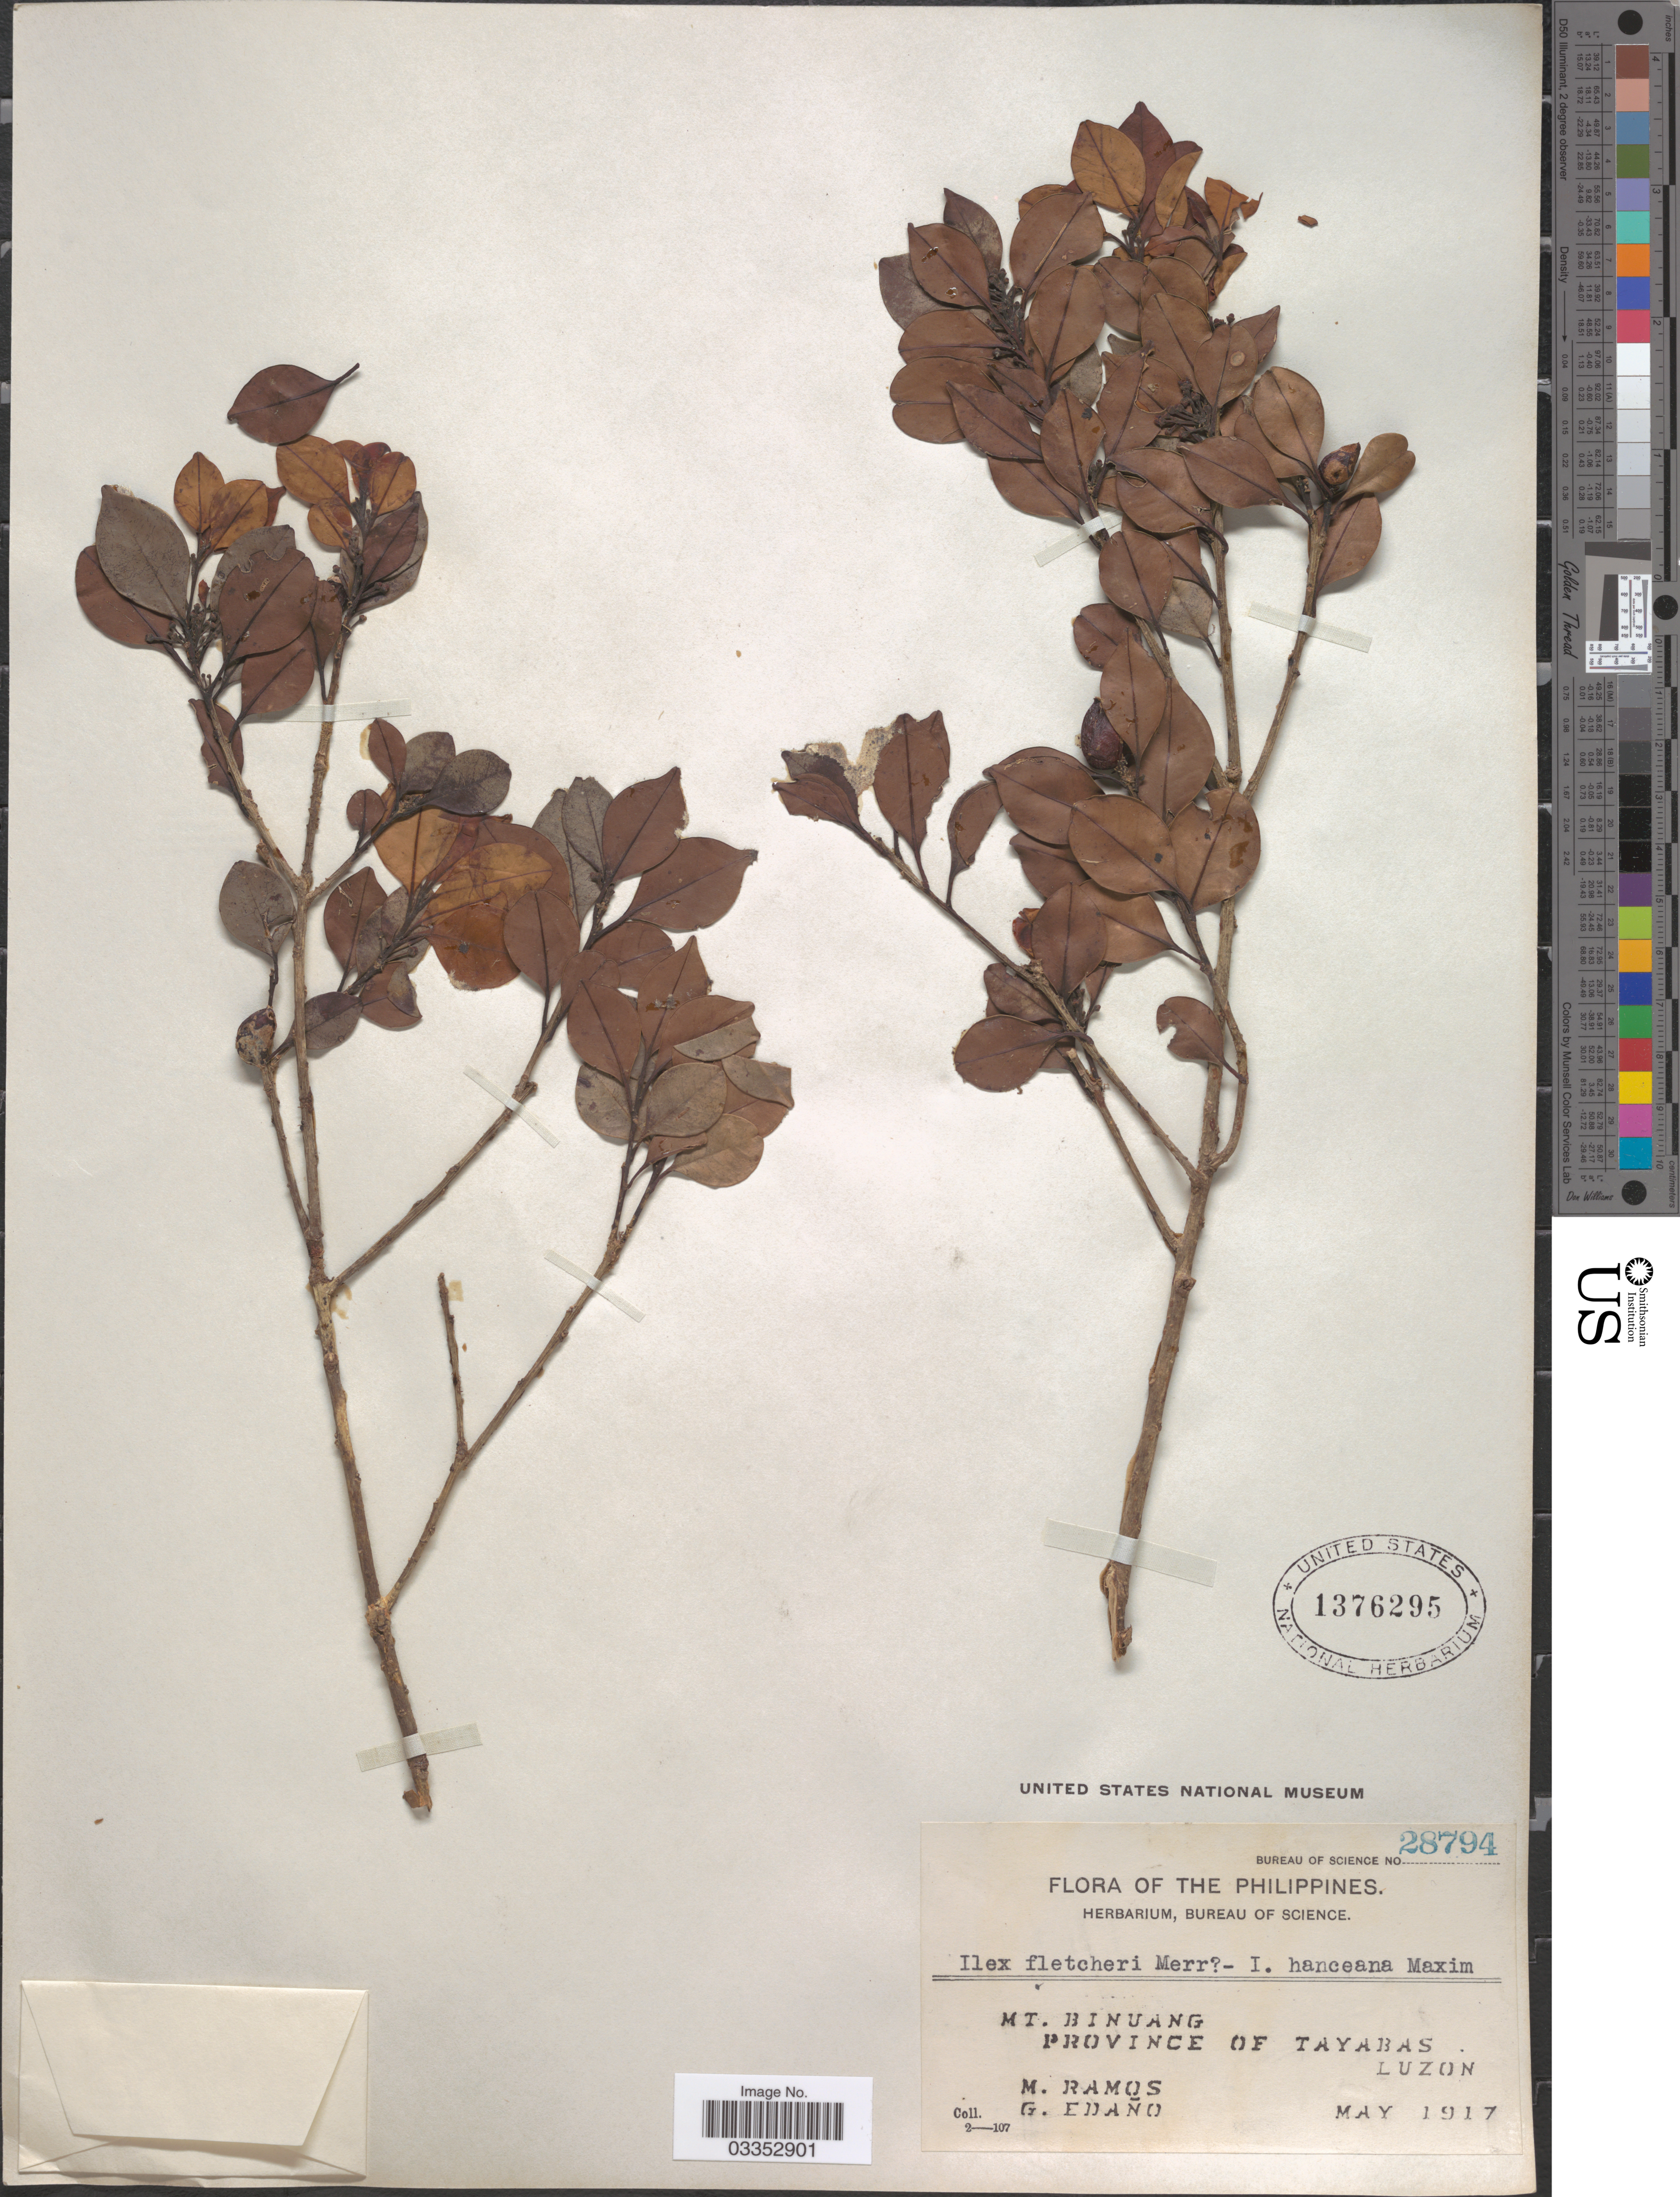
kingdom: Plantae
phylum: Tracheophyta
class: Magnoliopsida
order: Aquifoliales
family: Aquifoliaceae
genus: Ilex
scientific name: Ilex fletcheri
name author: Merr.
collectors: M. Ramos & G. Edaño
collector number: Bureau of Science 28794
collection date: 1917-05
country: Philippines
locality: Mt. Binuang, Province of Tayabas, Luzon.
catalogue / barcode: US 1376295